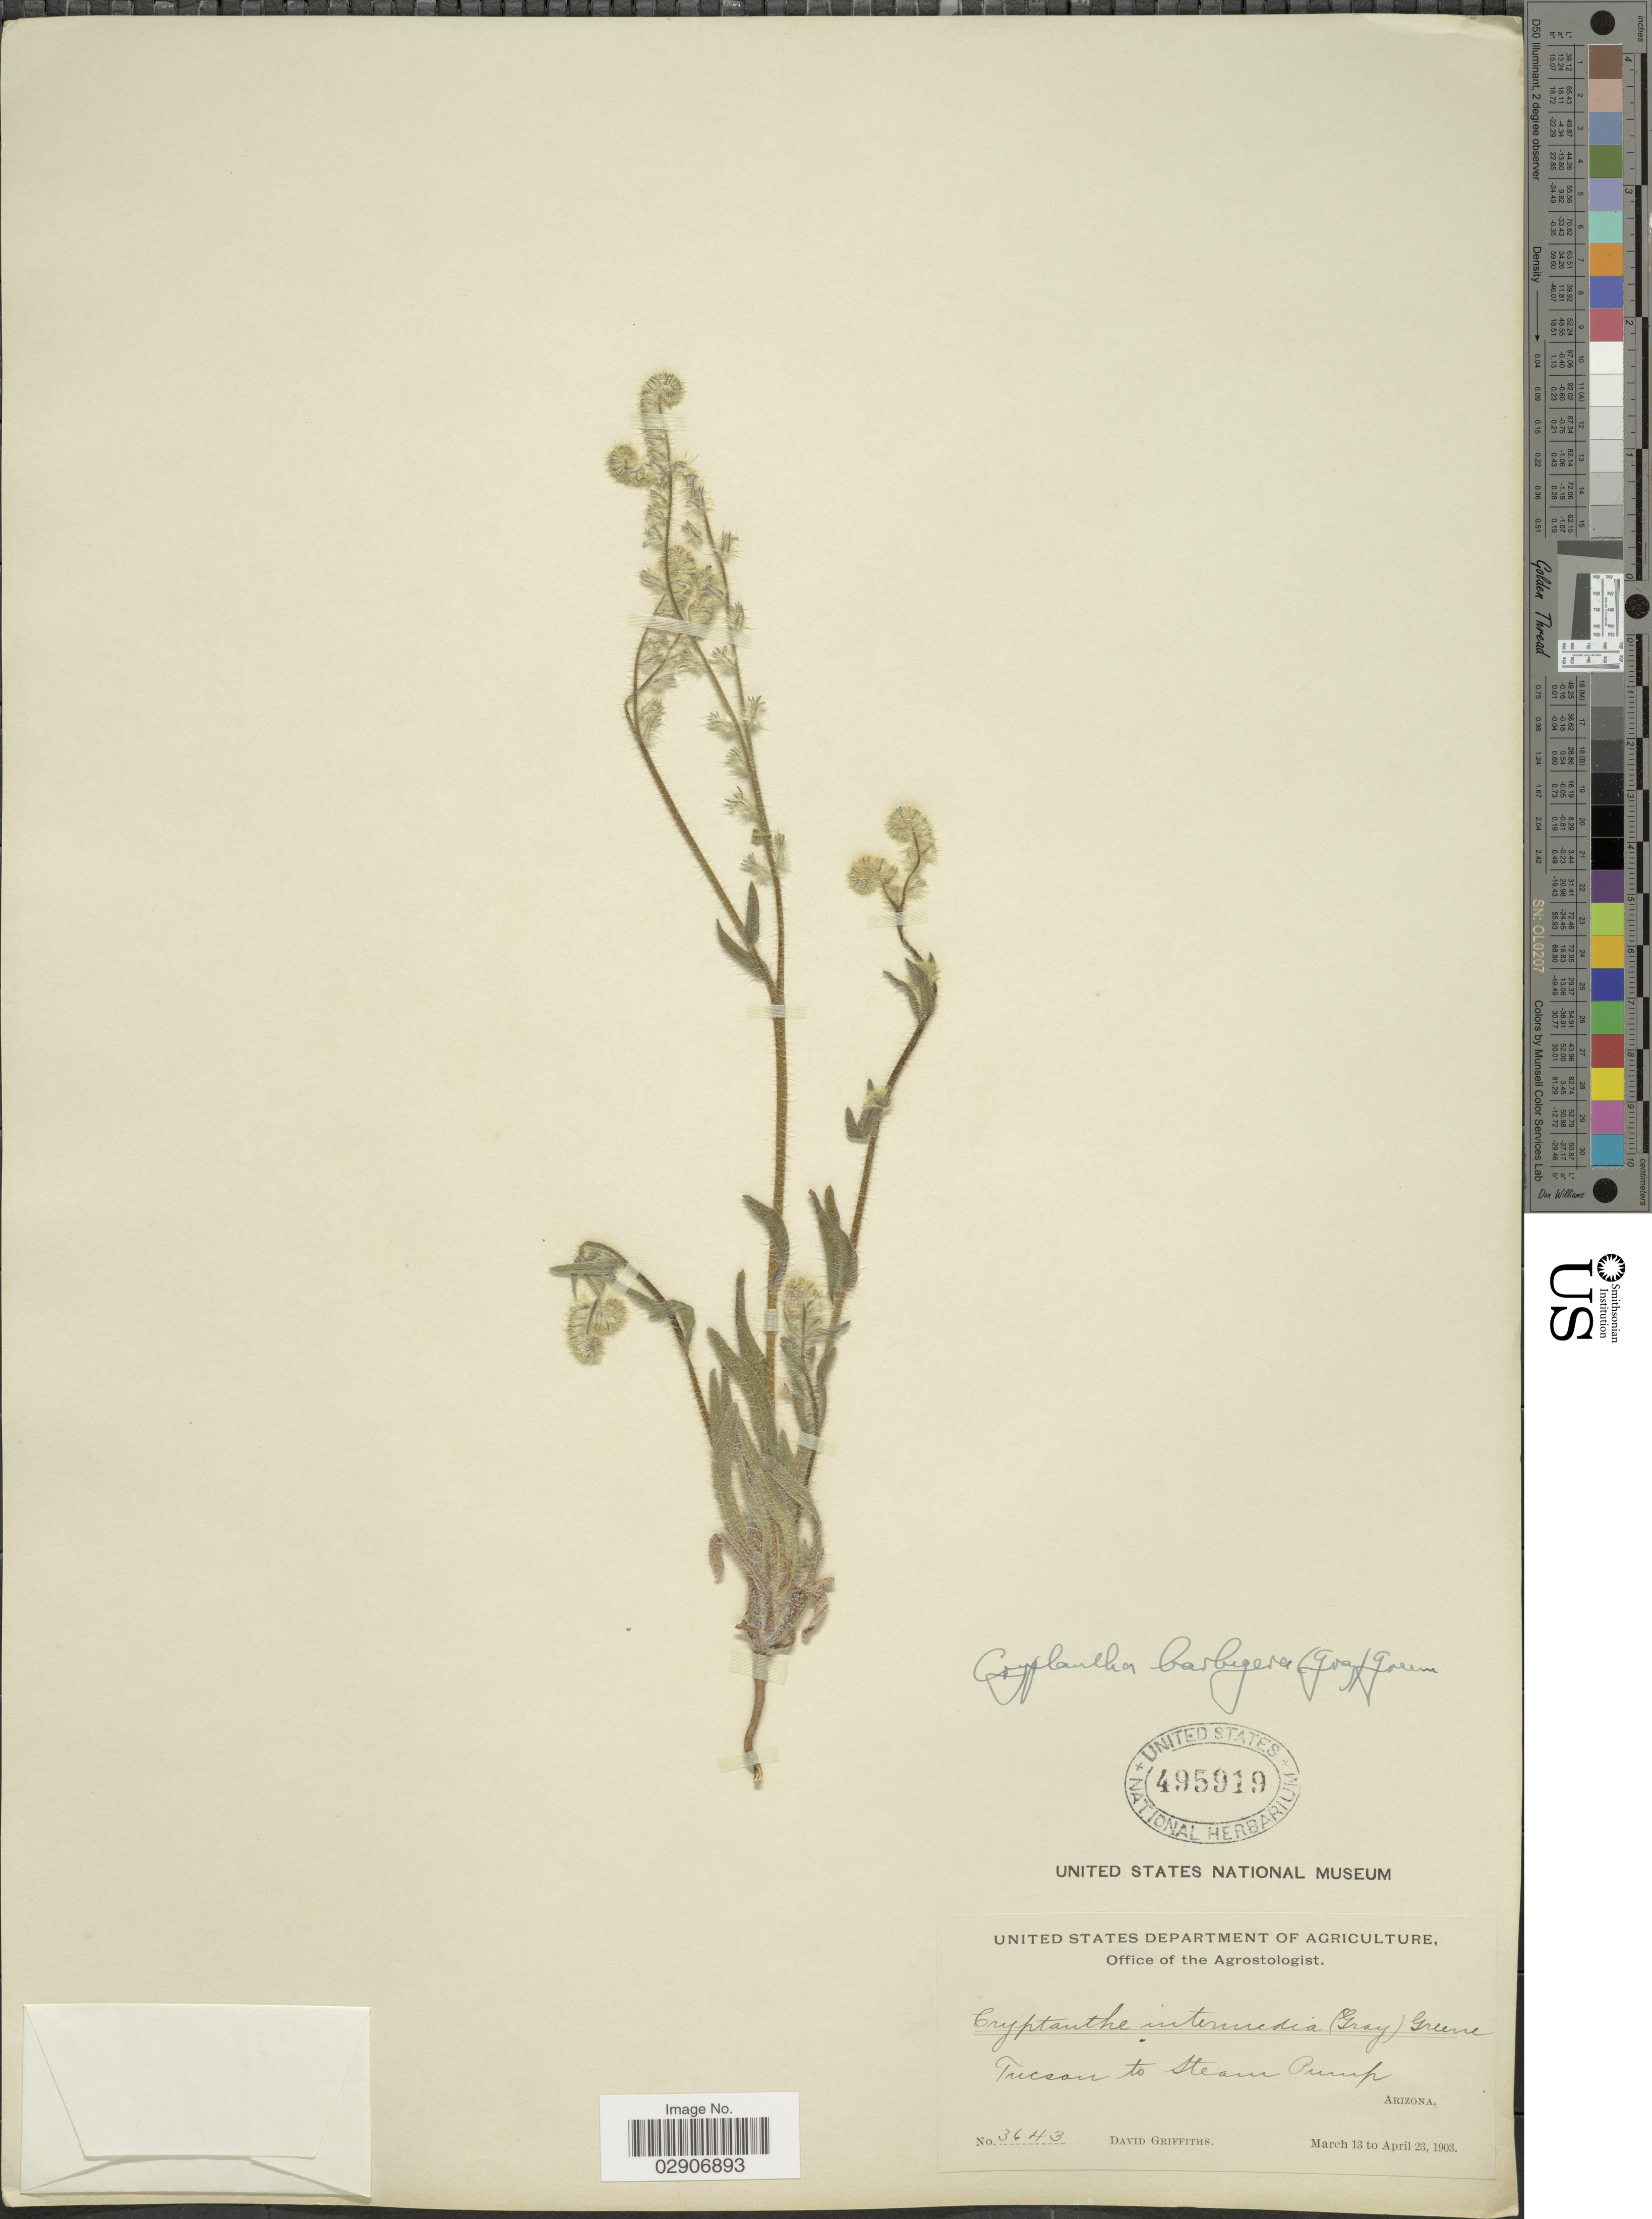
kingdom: Plantae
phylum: Tracheophyta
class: Magnoliopsida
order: Boraginales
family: Boraginaceae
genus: Cryptantha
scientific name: Cryptantha barbigera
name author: (A. Gray) Greene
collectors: D. Griffiths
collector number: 3643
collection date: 1903-03-13/1903-04-23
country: United States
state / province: Arizona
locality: Tucson to Steam Pump.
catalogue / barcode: US 495919